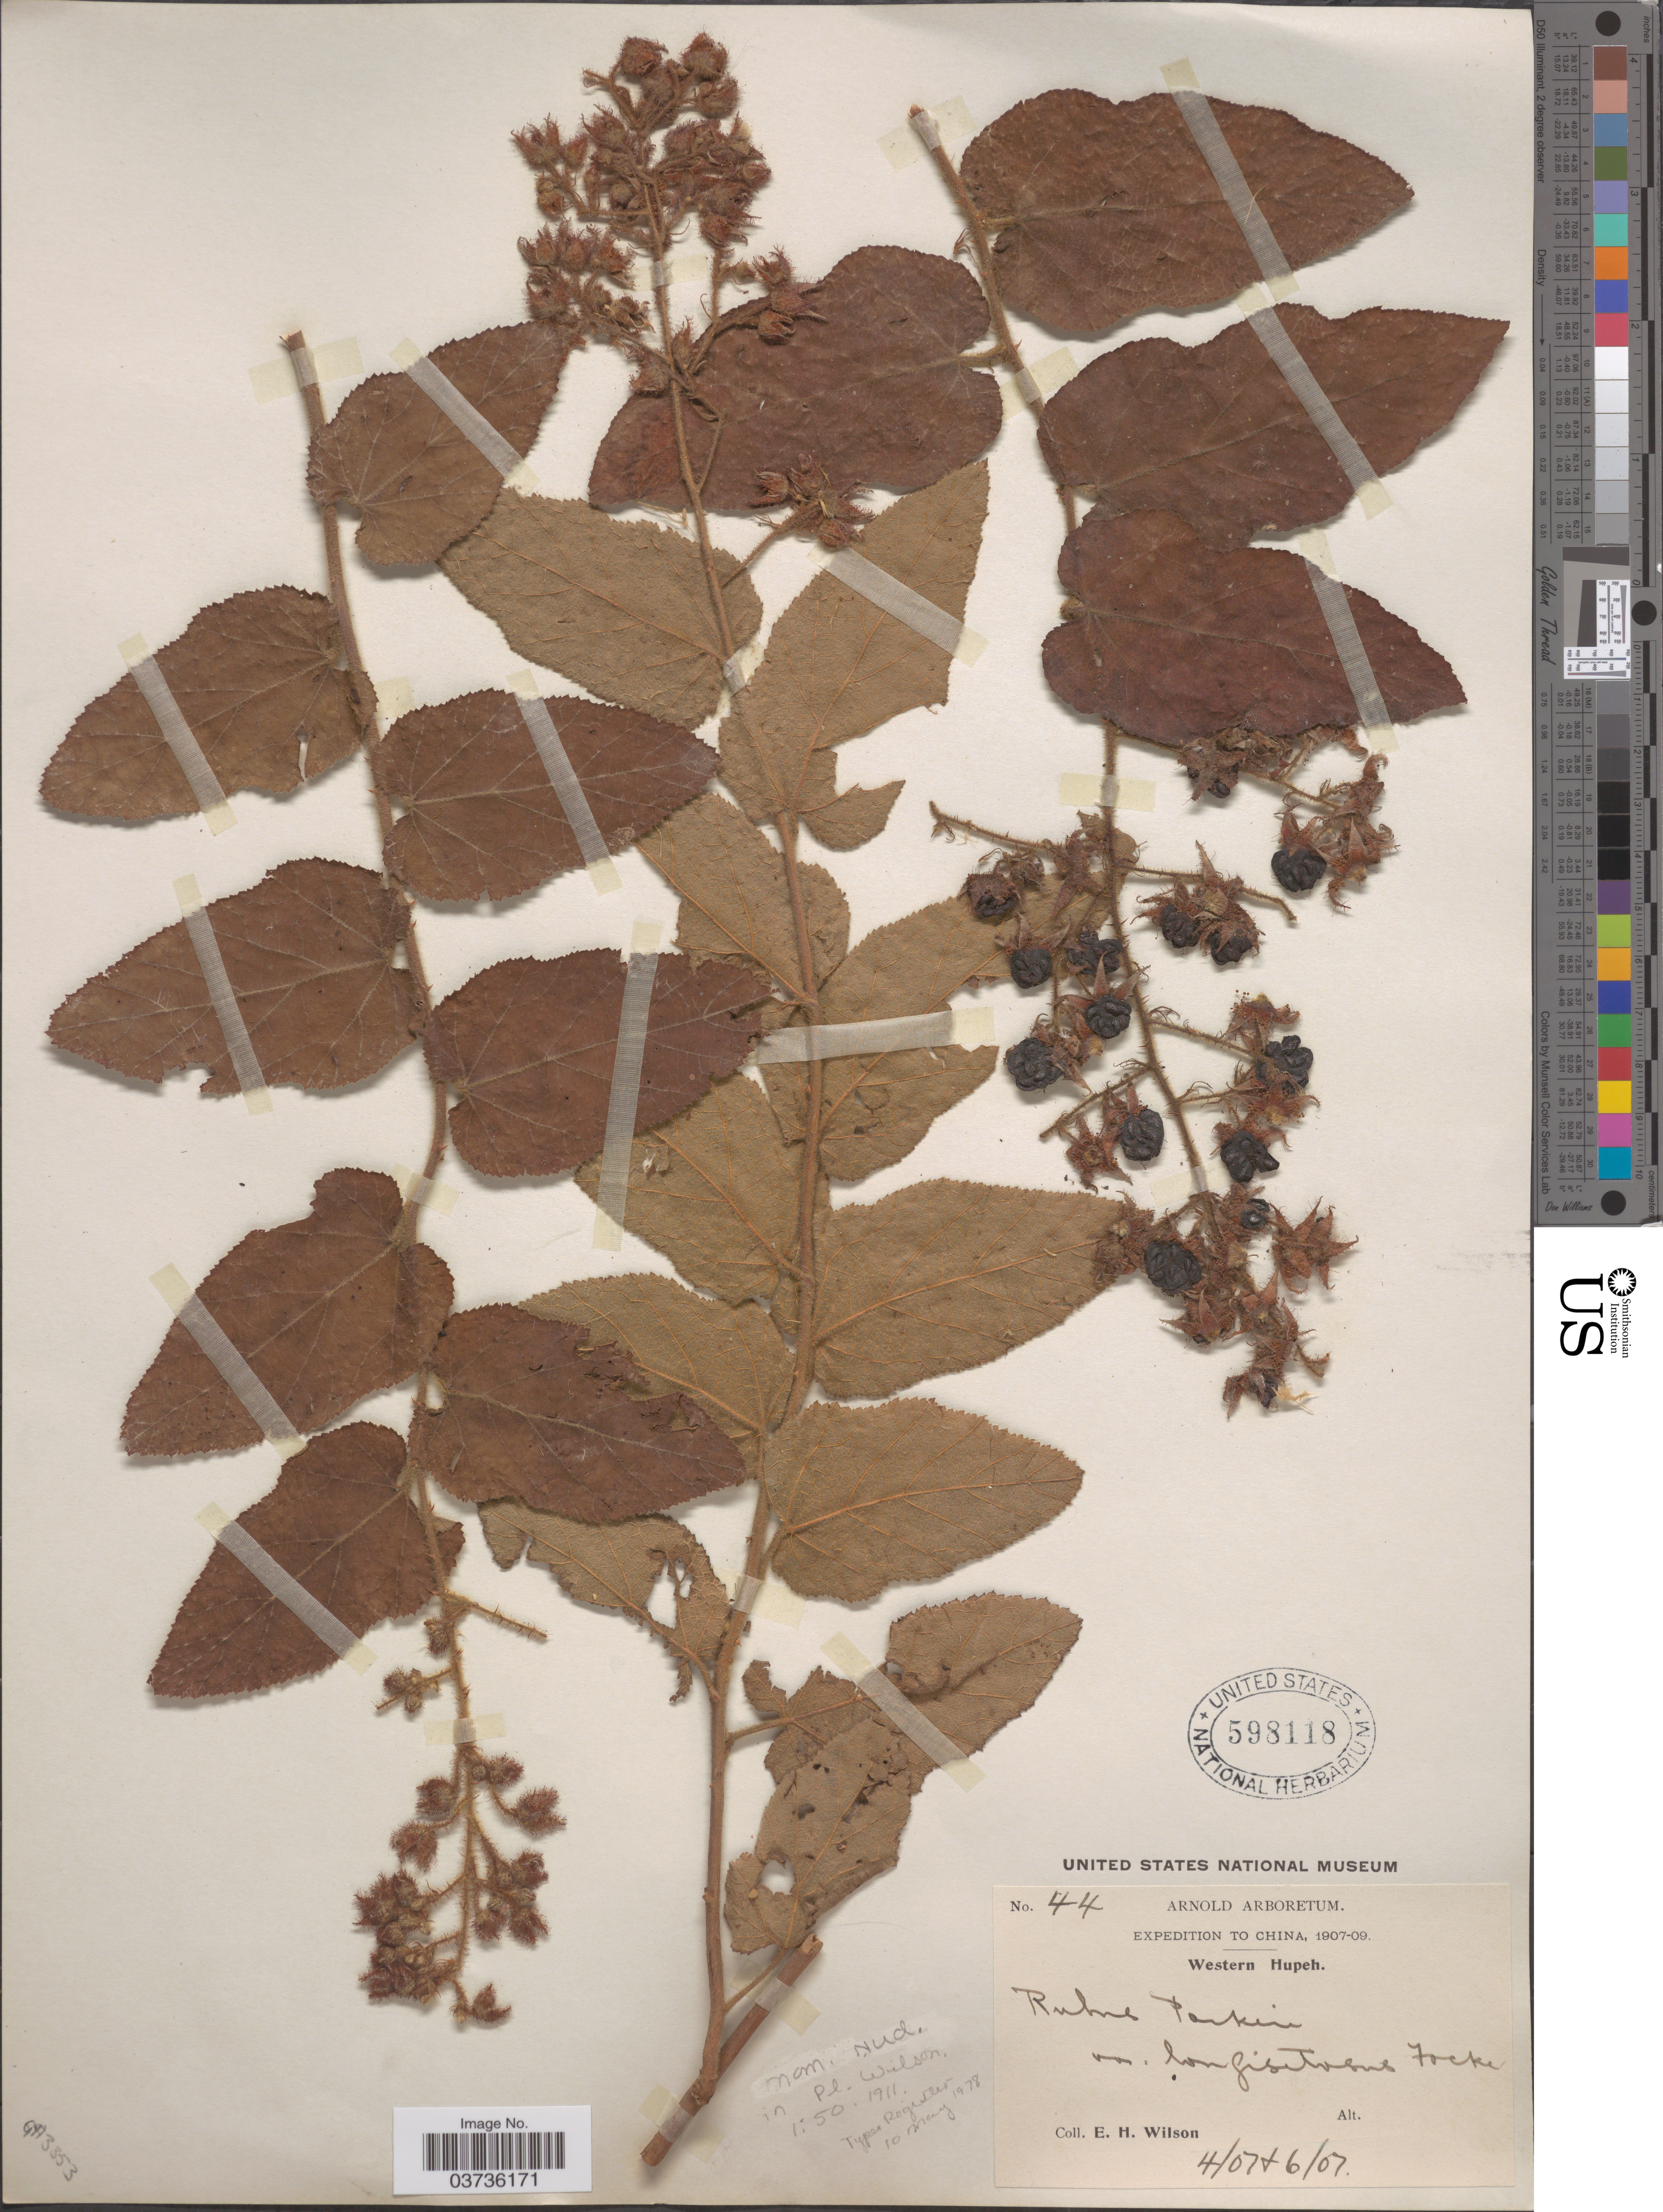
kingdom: Plantae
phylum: Tracheophyta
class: Magnoliopsida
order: Rosales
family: Rosaceae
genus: Rubus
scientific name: Rubus parkeri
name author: Hance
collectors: E. Wilson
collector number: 44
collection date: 1907-04/1907-06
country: China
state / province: Hubei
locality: Western Hupeh.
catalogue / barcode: US 598118